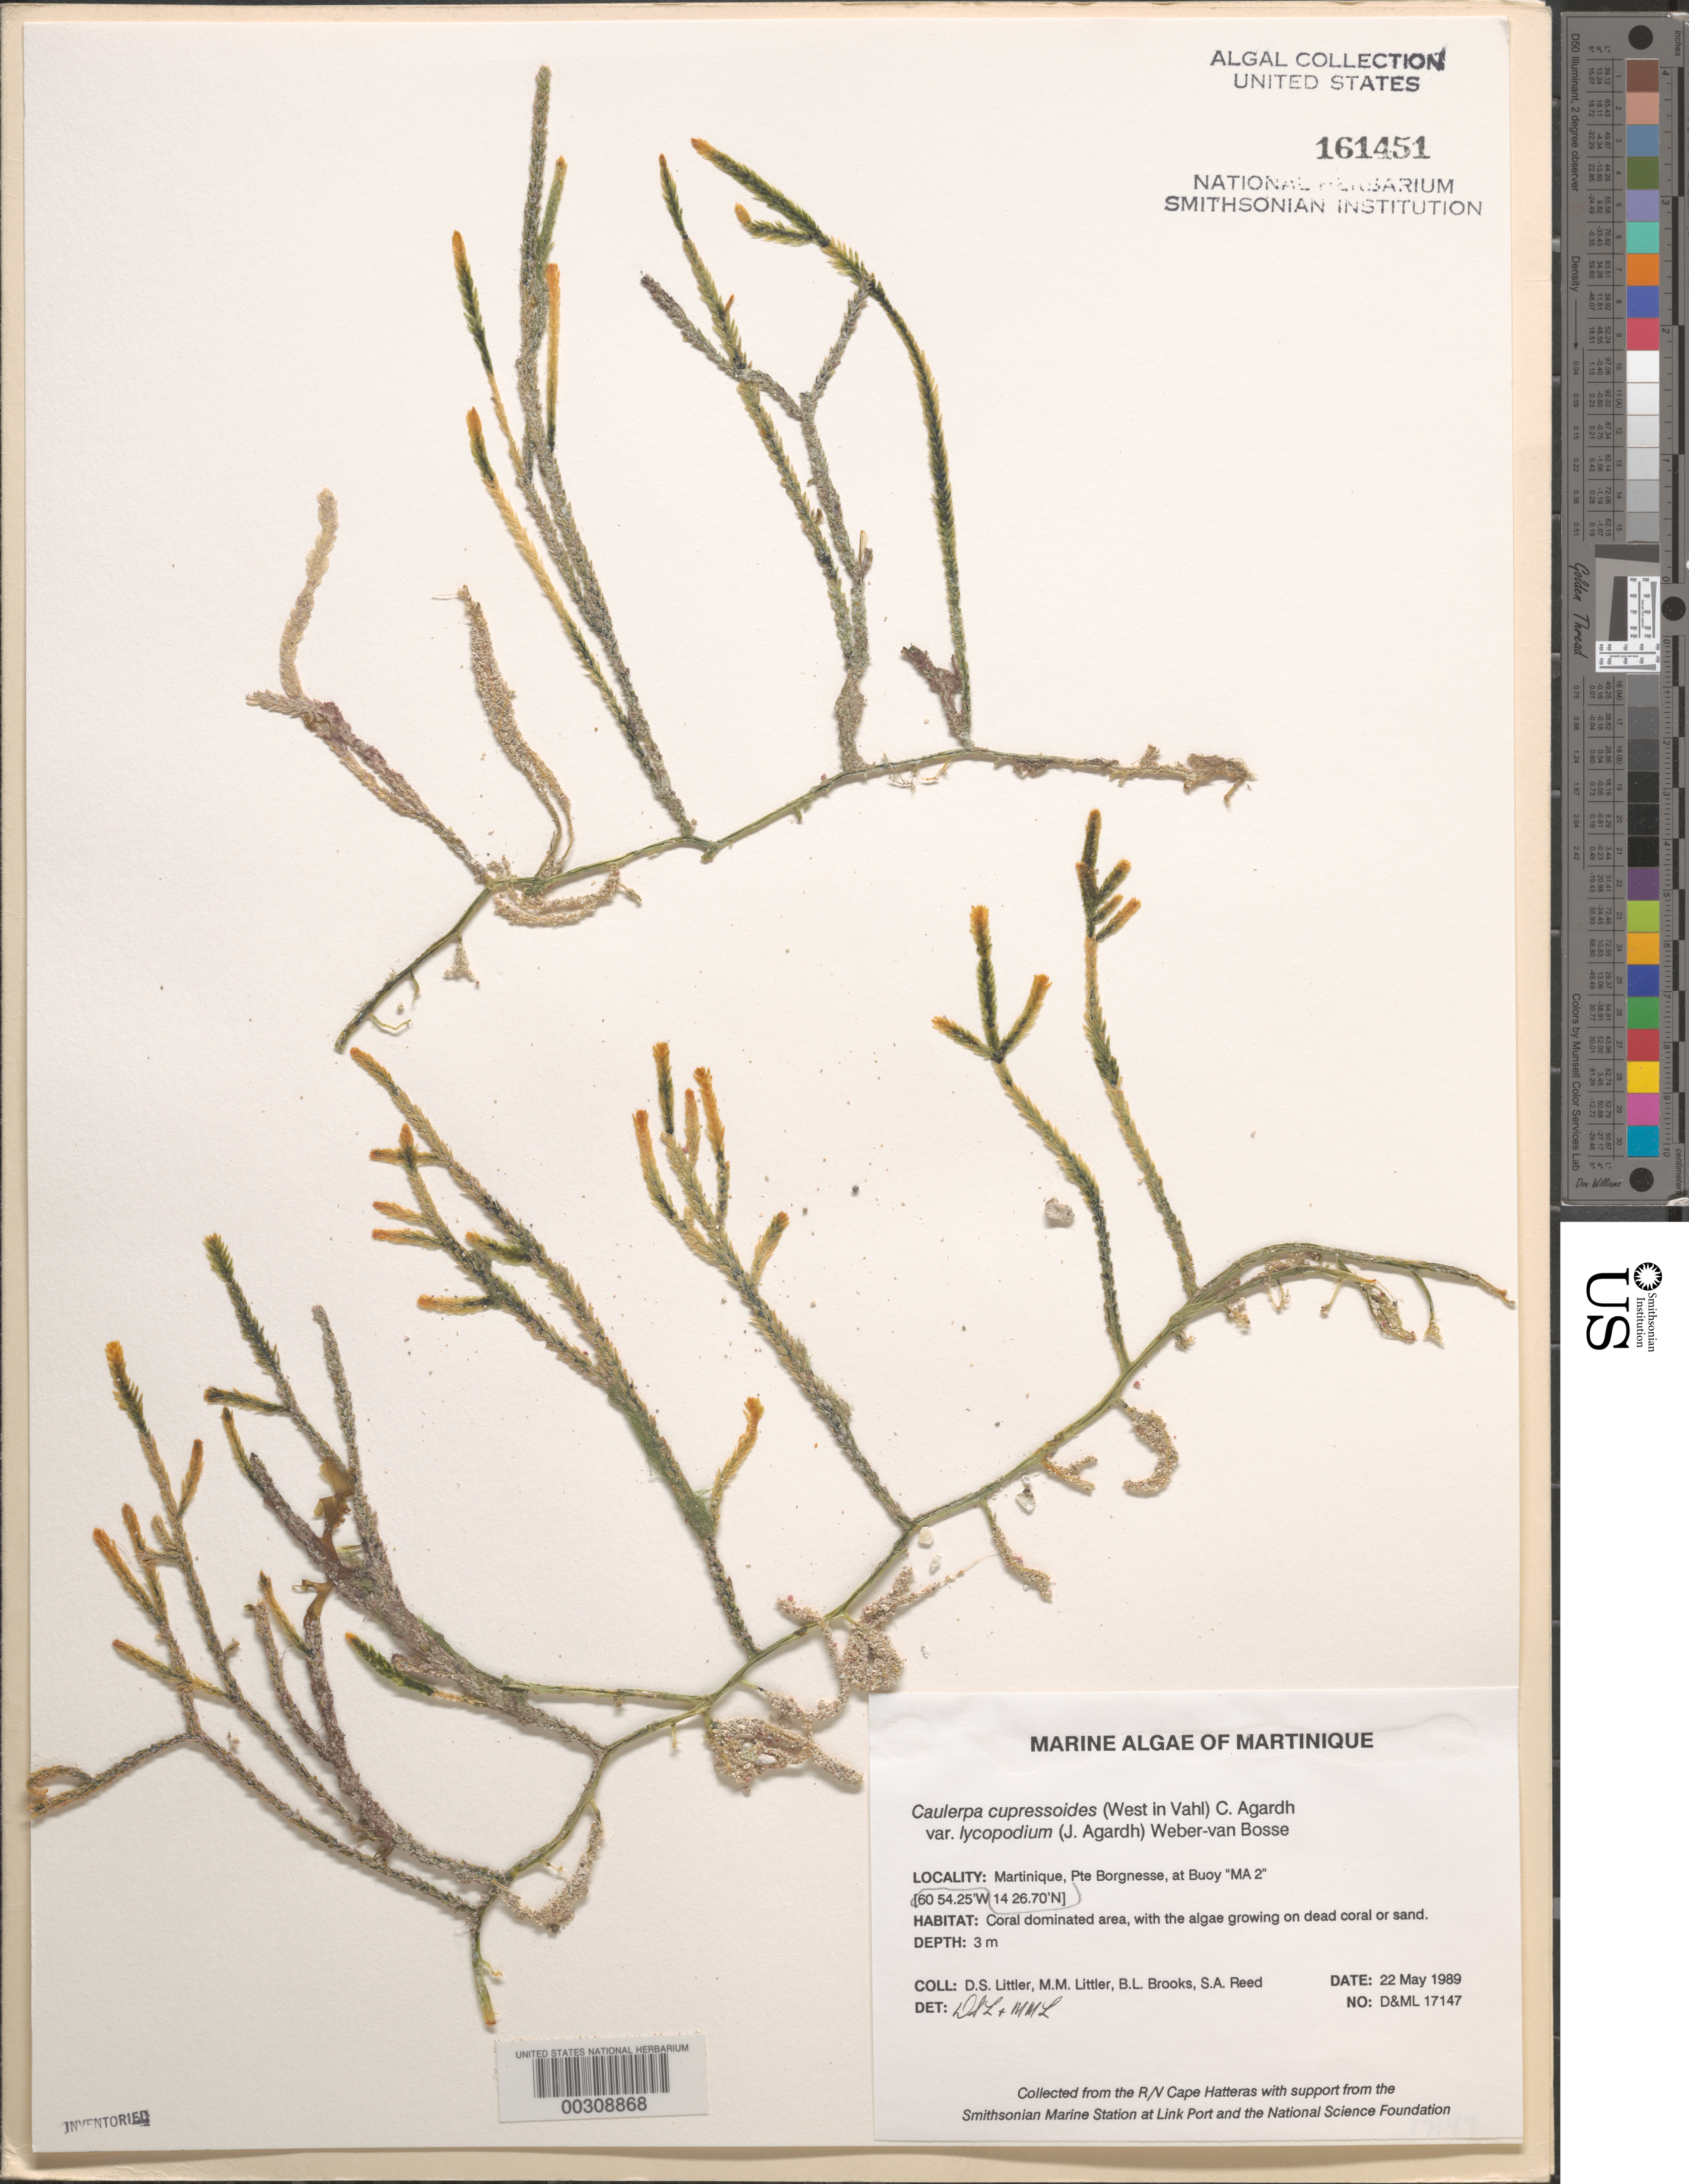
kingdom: Plantae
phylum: Chlorophyta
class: Ulvophyceae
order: Bryopsidales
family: Caulerpaceae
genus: Caulerpa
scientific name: Caulerpa cupressoides var. lycopodium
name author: Weber Bosse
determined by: Littler, D. S.; Littler, M. M.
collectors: D. S. Littler, M. M. Littler, B. Brooks & S. Reed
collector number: D&ML 17147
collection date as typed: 22 May 1989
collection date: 1989-05-22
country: Martinique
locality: St. Anne, Pointe Borgnesse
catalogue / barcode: US 161451